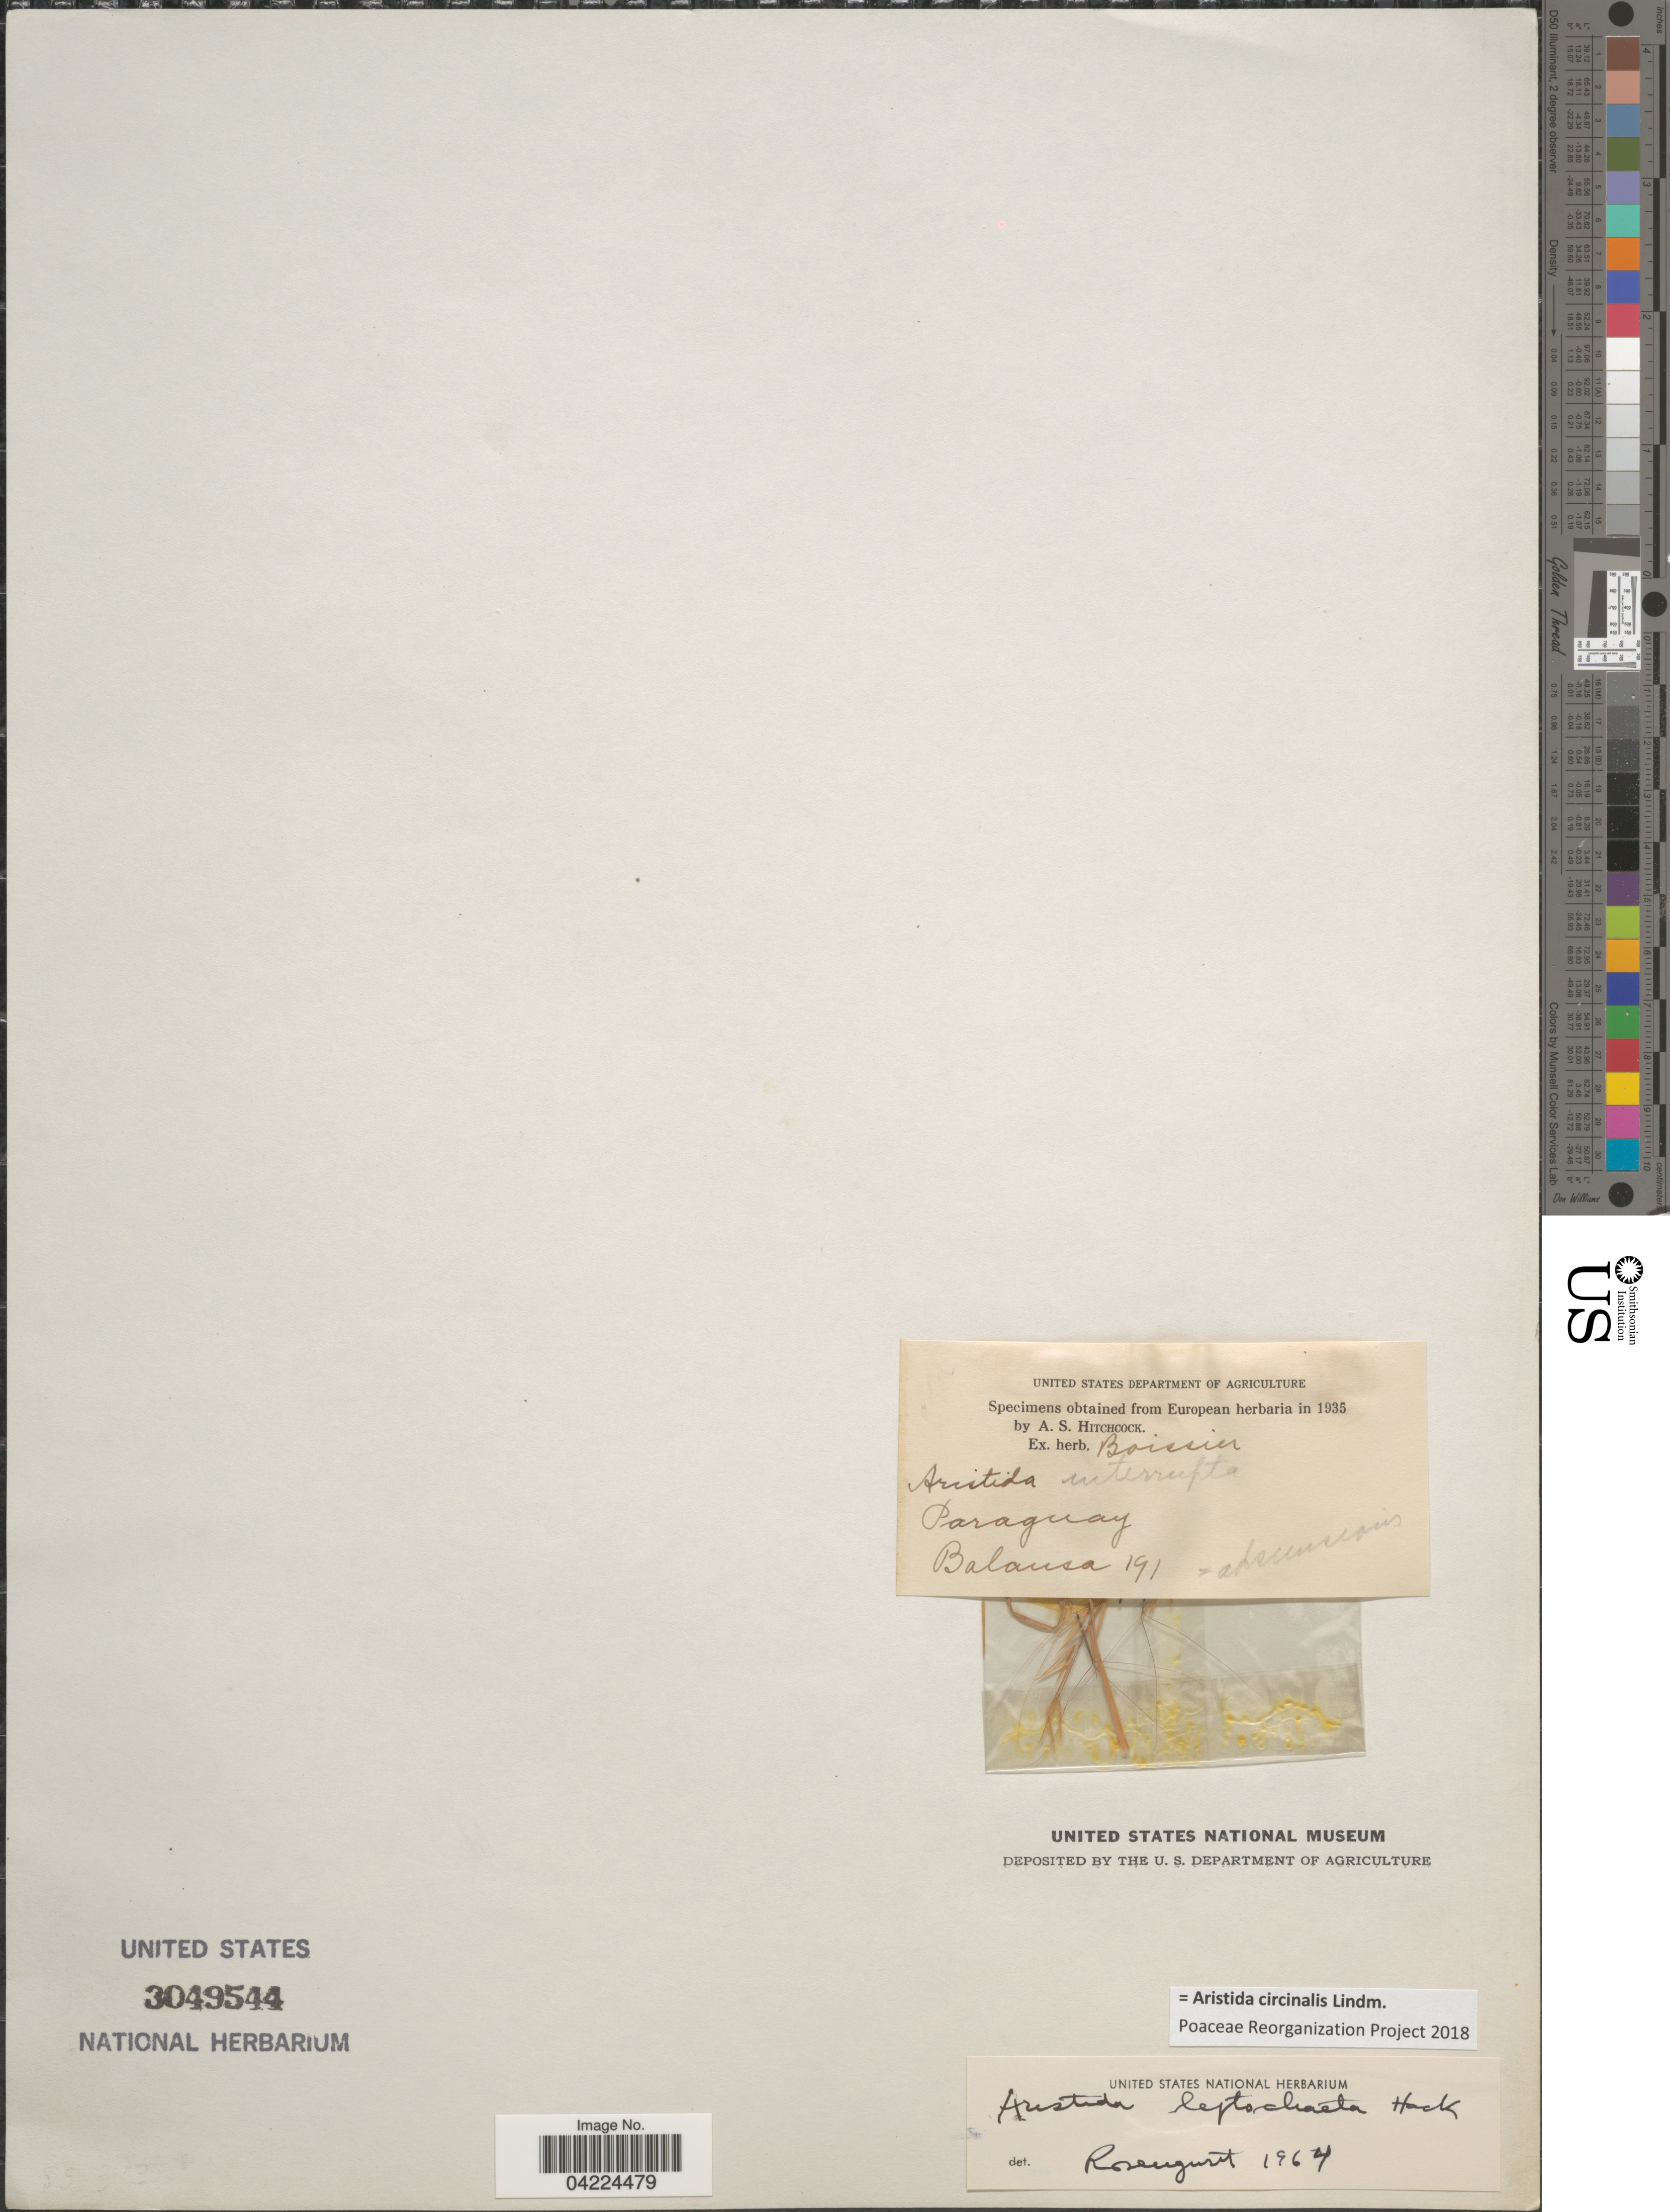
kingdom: Plantae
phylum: Tracheophyta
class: Liliopsida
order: Poales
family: Poaceae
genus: Aristida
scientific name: Aristida circinalis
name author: Lindm.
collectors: -. Balansa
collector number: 191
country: Paraguay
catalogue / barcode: US 3049544